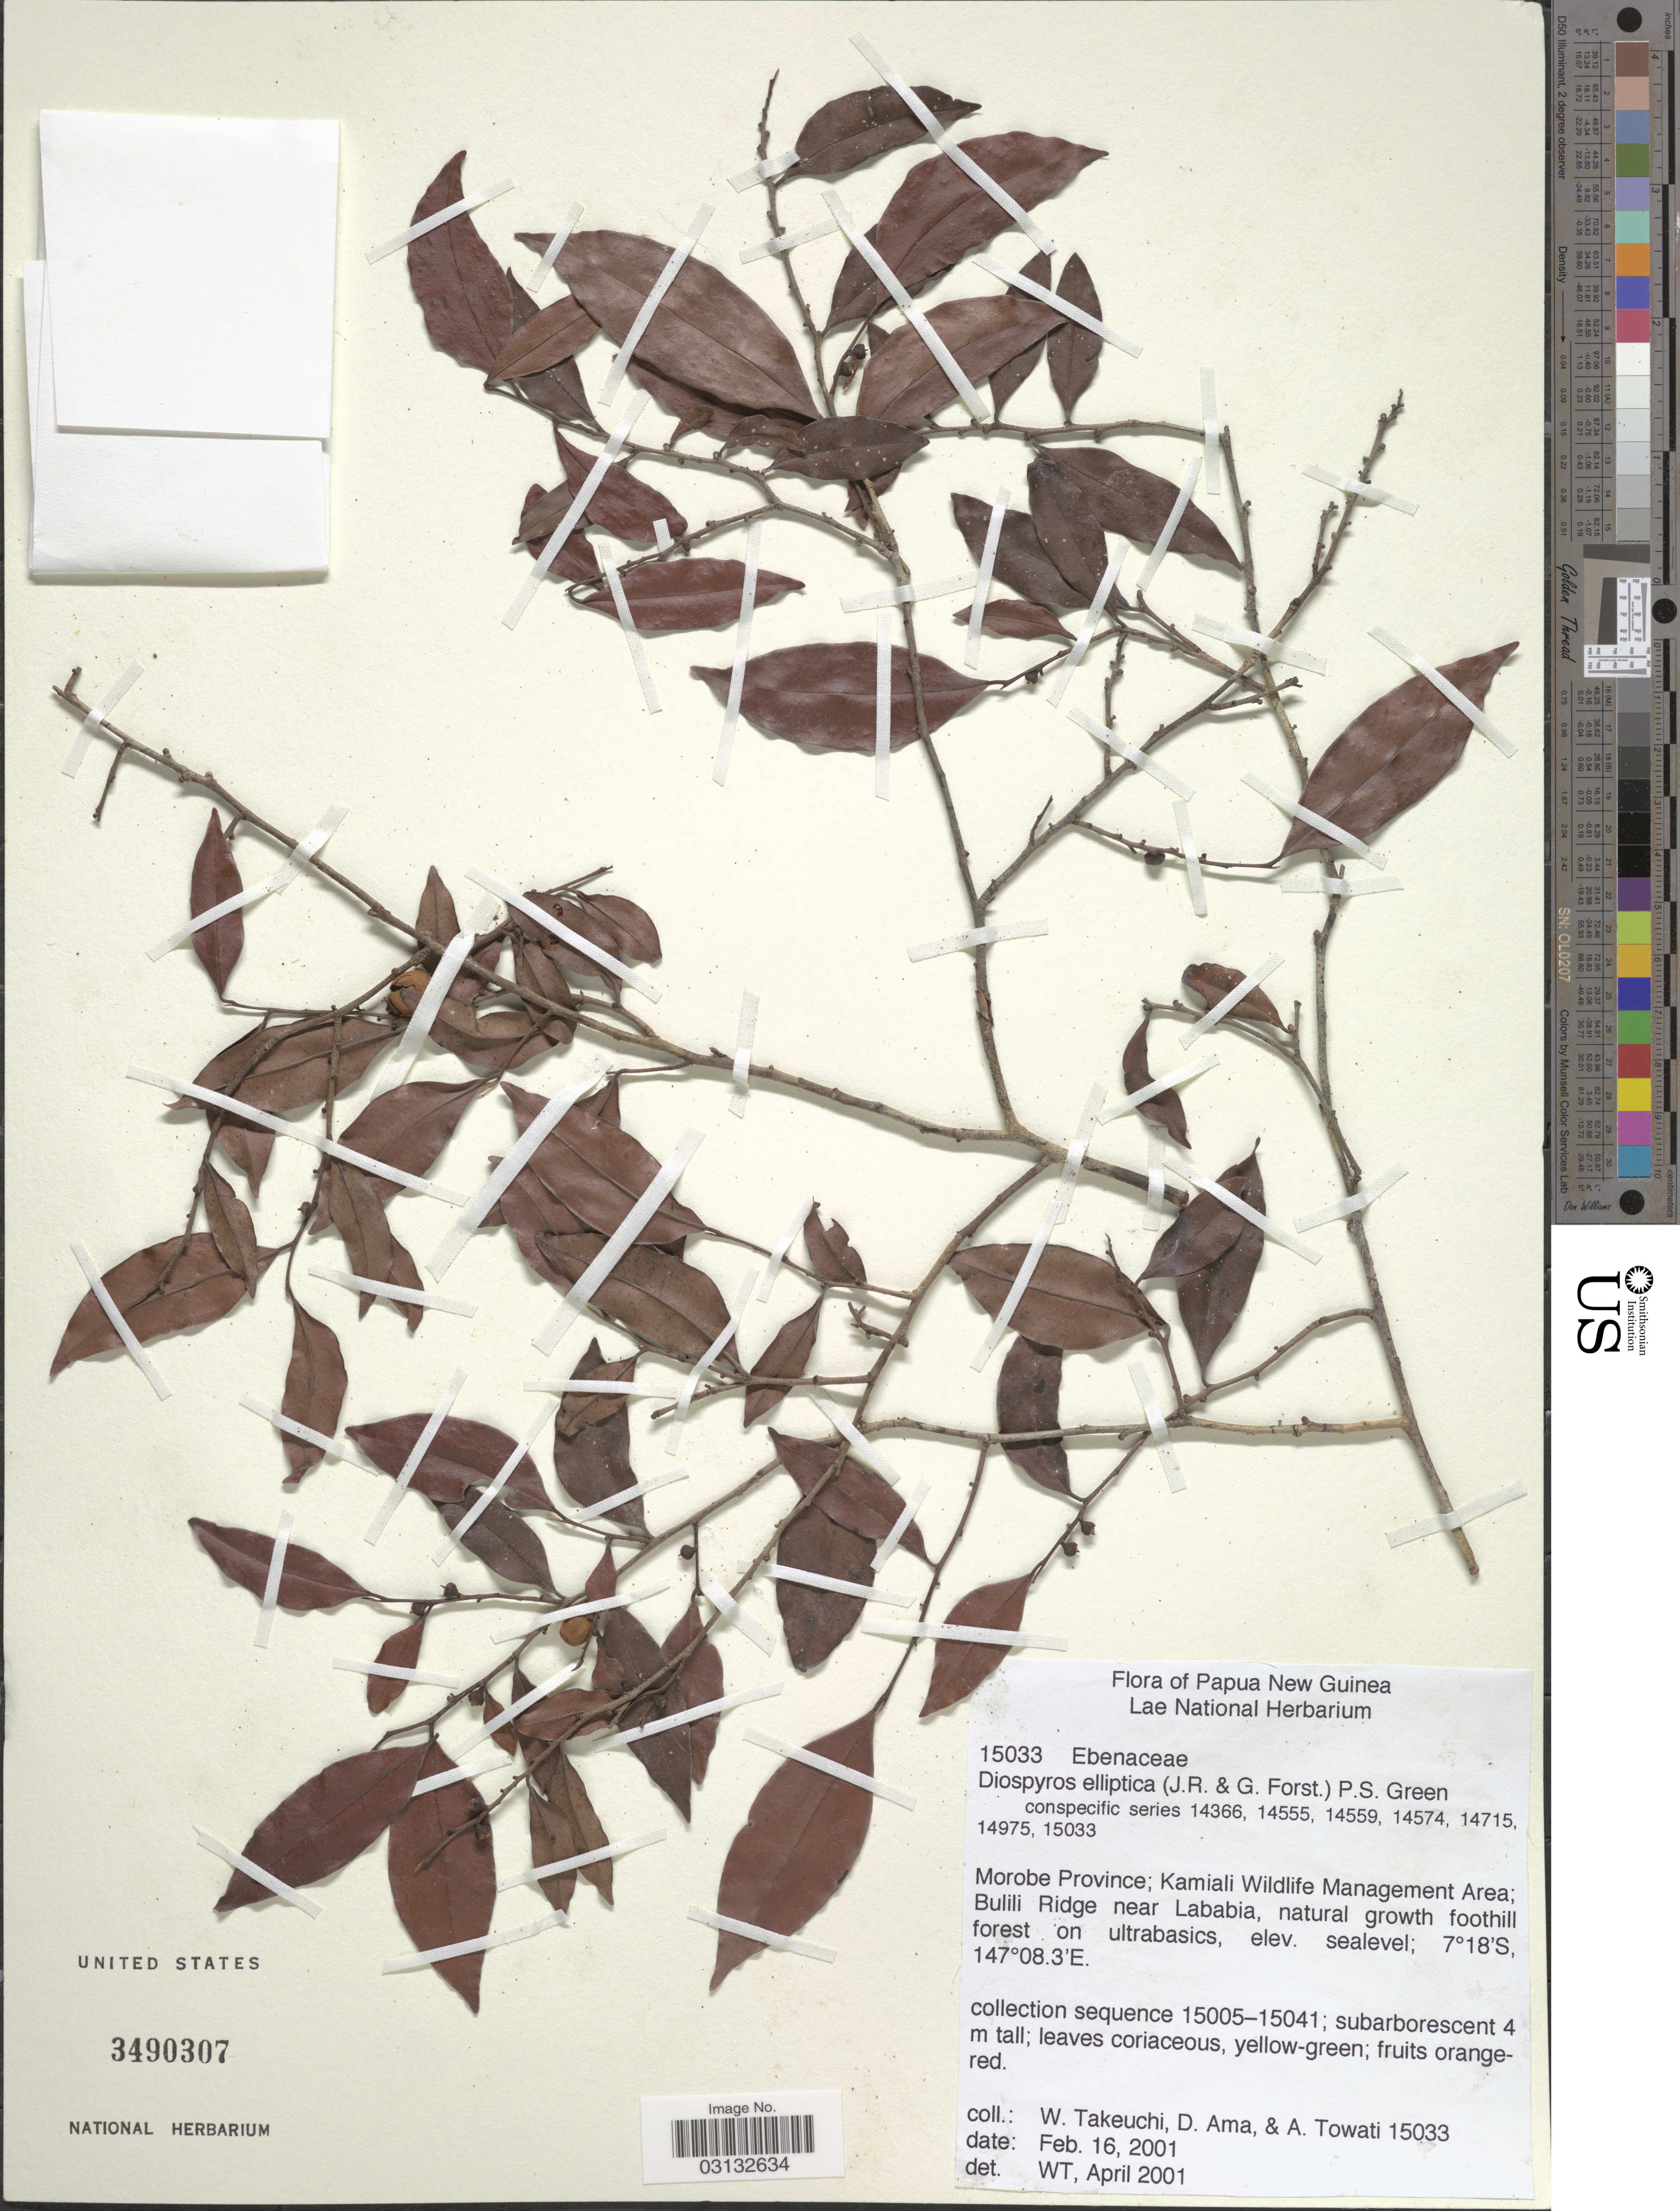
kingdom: Plantae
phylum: Tracheophyta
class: Magnoliopsida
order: Ericales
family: Ebenaceae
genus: Diospyros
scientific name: Diospyros elliptica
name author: P.S. Green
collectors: W. Takeuchi, D. Ama & A. Towati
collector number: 15033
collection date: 2001-02-16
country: Papua New Guinea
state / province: Morobe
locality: Morobe Province; Kamiali Wildlife Management Area; Bulili Ridge near Lababia.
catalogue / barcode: US 3490307